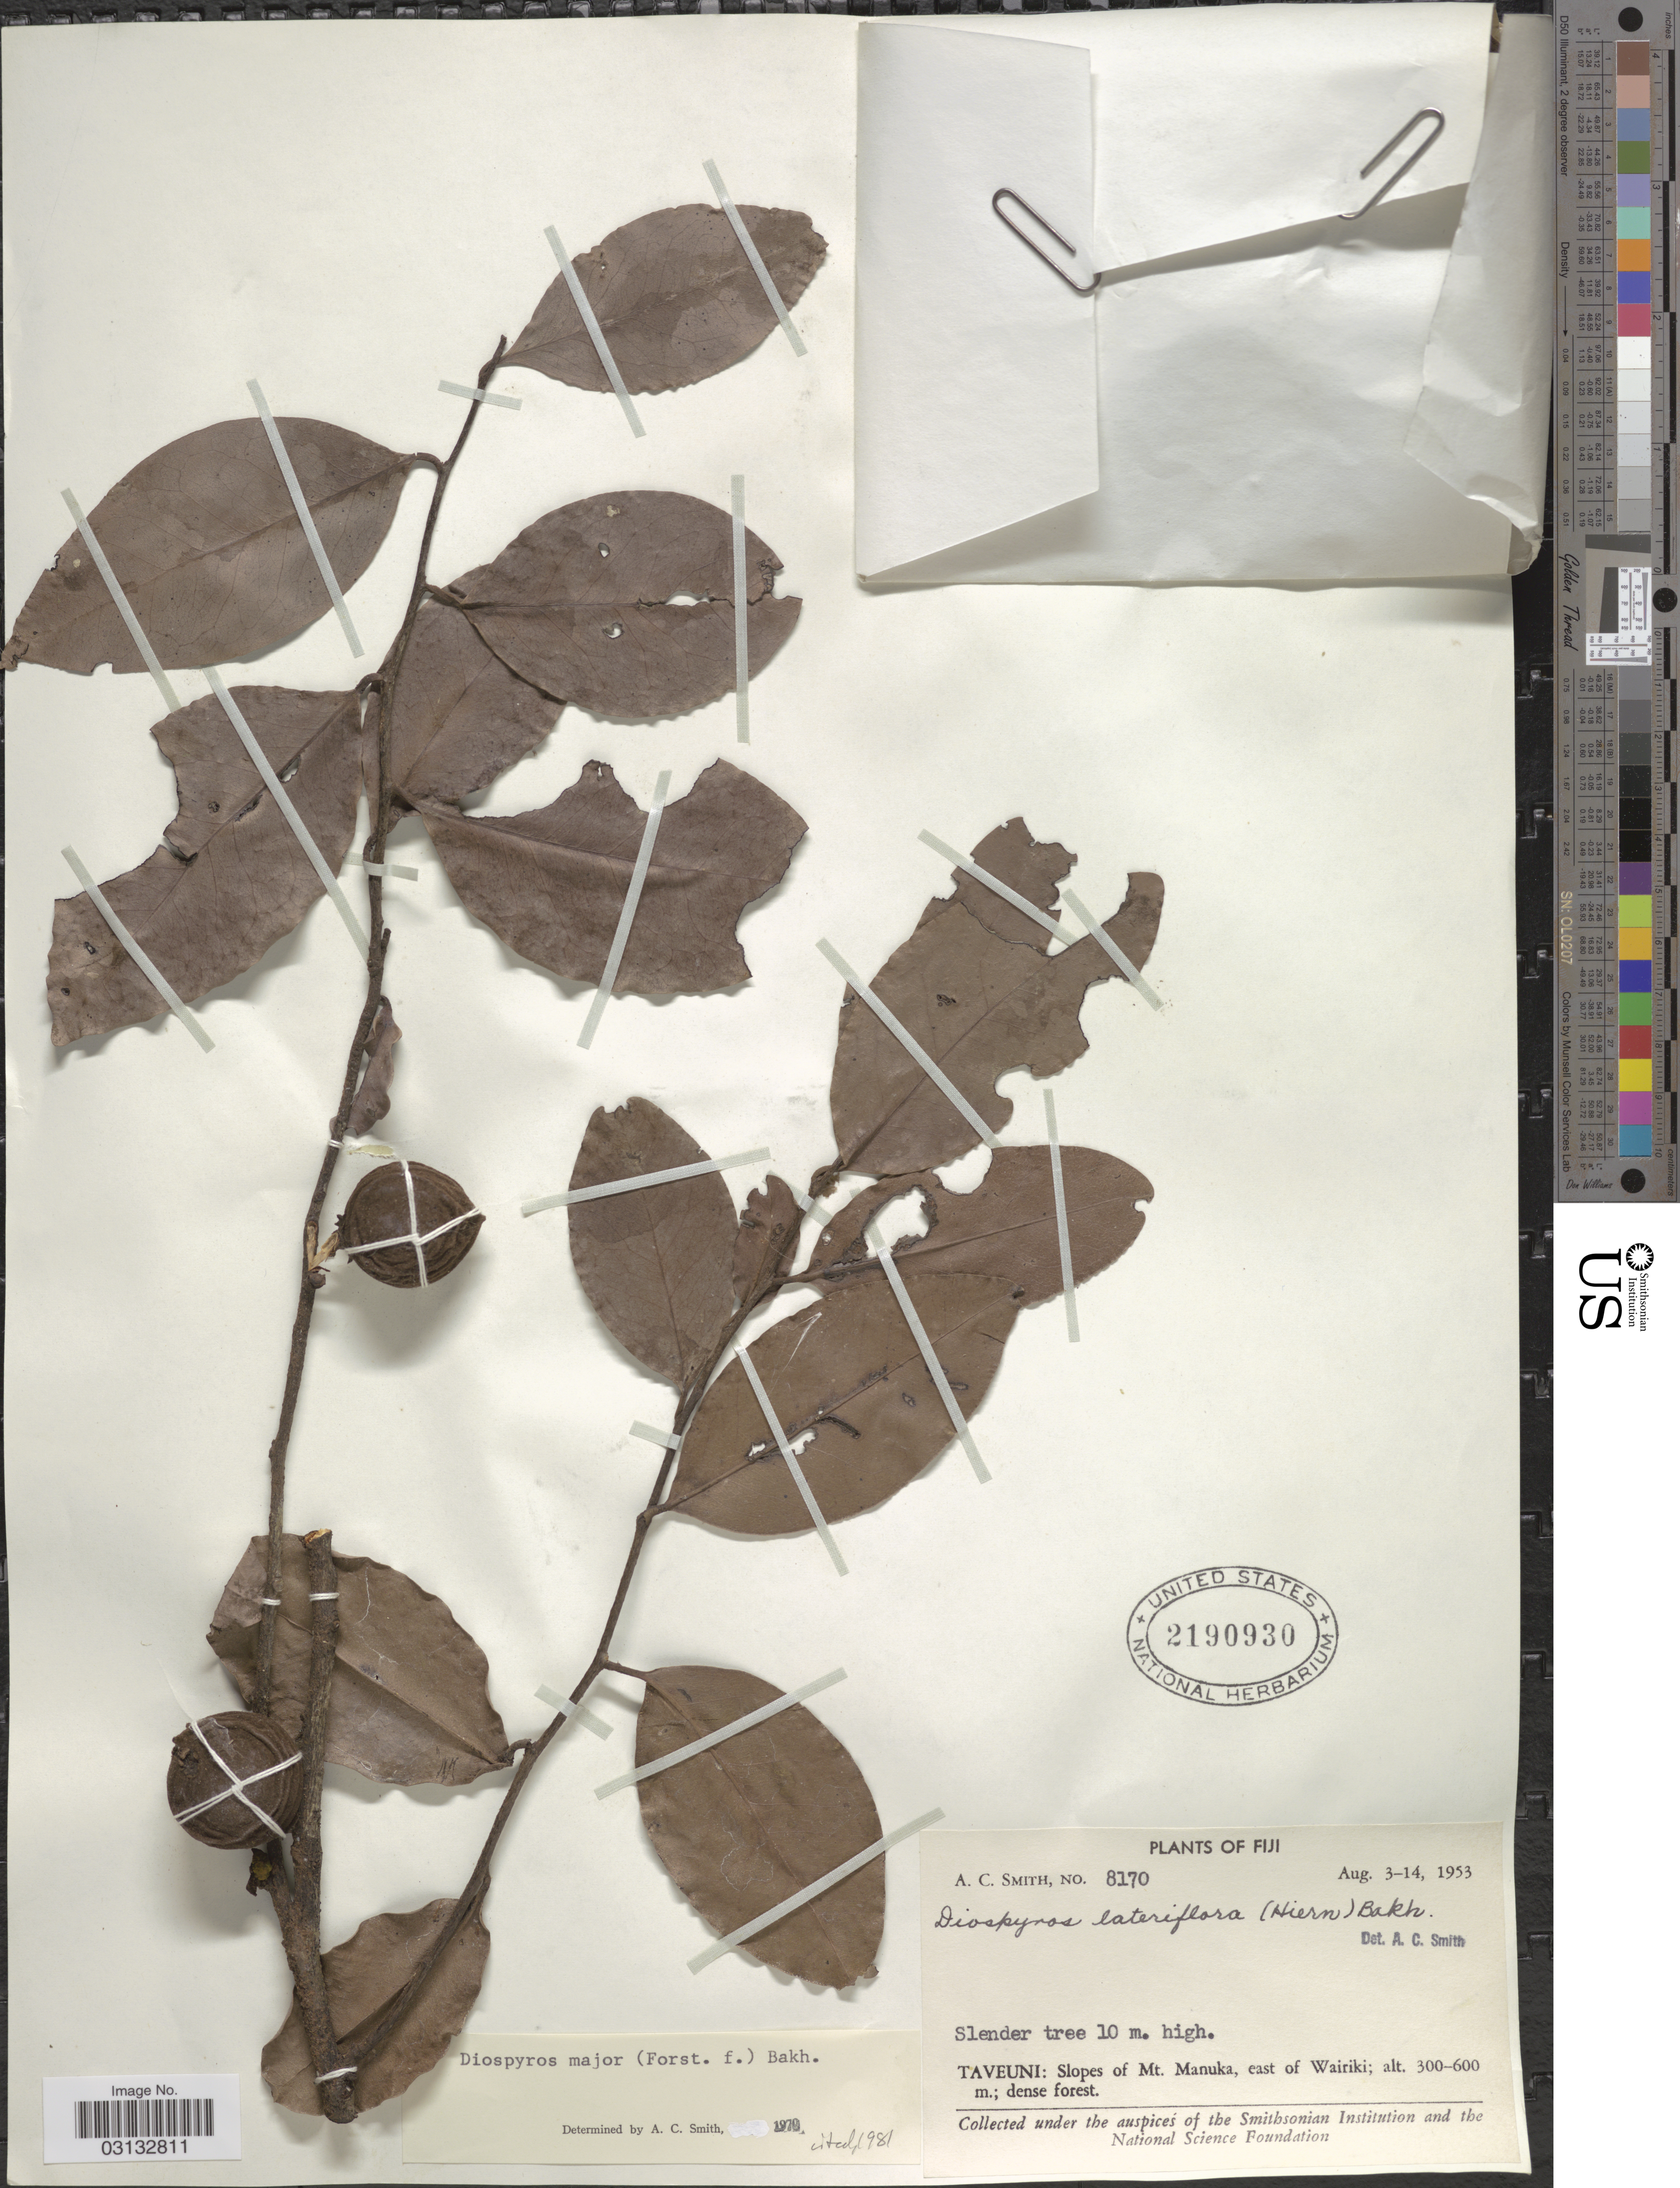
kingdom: Plantae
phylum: Tracheophyta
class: Magnoliopsida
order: Ericales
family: Ebenaceae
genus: Diospyros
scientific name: Diospyros major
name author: (G. Forst.) Bakh.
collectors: A. C. Smith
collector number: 8170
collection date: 1953-08-03/1953-08-14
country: Fiji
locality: Taveuni: Slopes of Mt. Manuka, east of Wairiki.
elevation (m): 300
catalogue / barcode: US 2190930